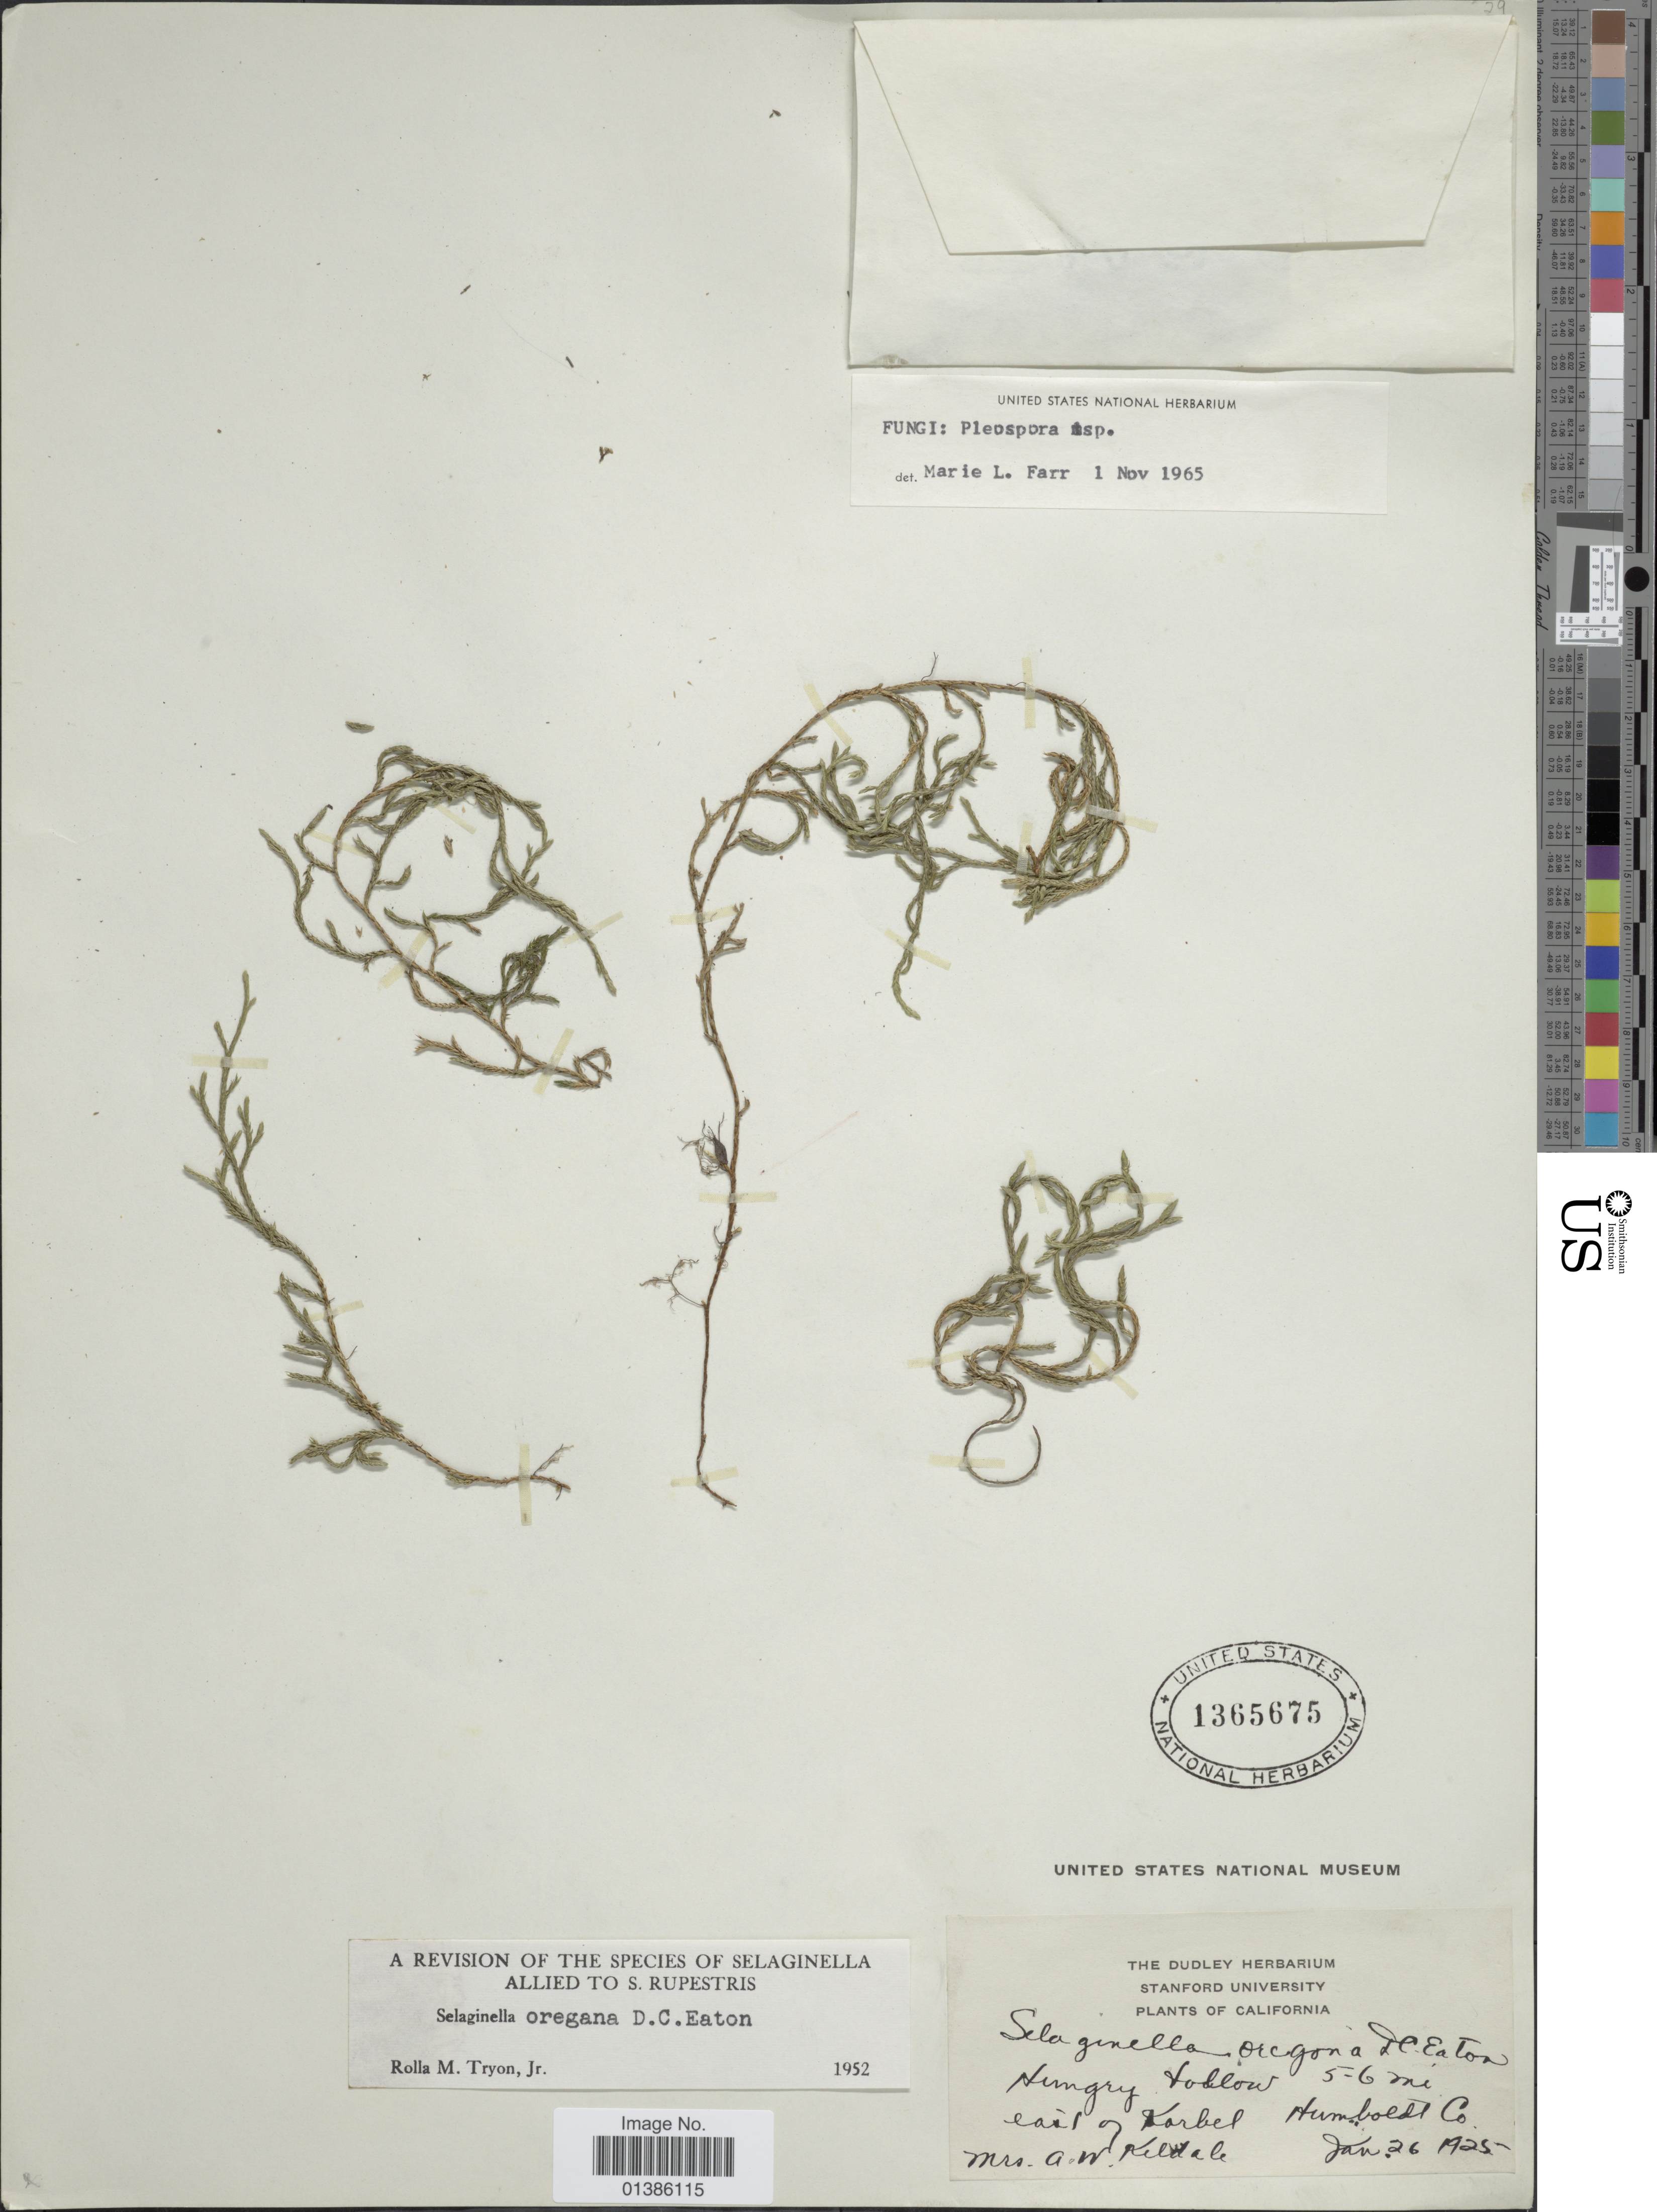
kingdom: Plantae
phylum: Tracheophyta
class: Lycopodiopsida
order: Selaginellales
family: Selaginellaceae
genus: Selaginella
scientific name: Selaginella oregana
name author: D.C. Eaton ex S. Watson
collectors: A. Keldale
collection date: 1925-01-26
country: United States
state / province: California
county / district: Humboldt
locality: Semgry Sollow, 5-6 mi east of Korbel, Humboldt Co.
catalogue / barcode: US 1365675